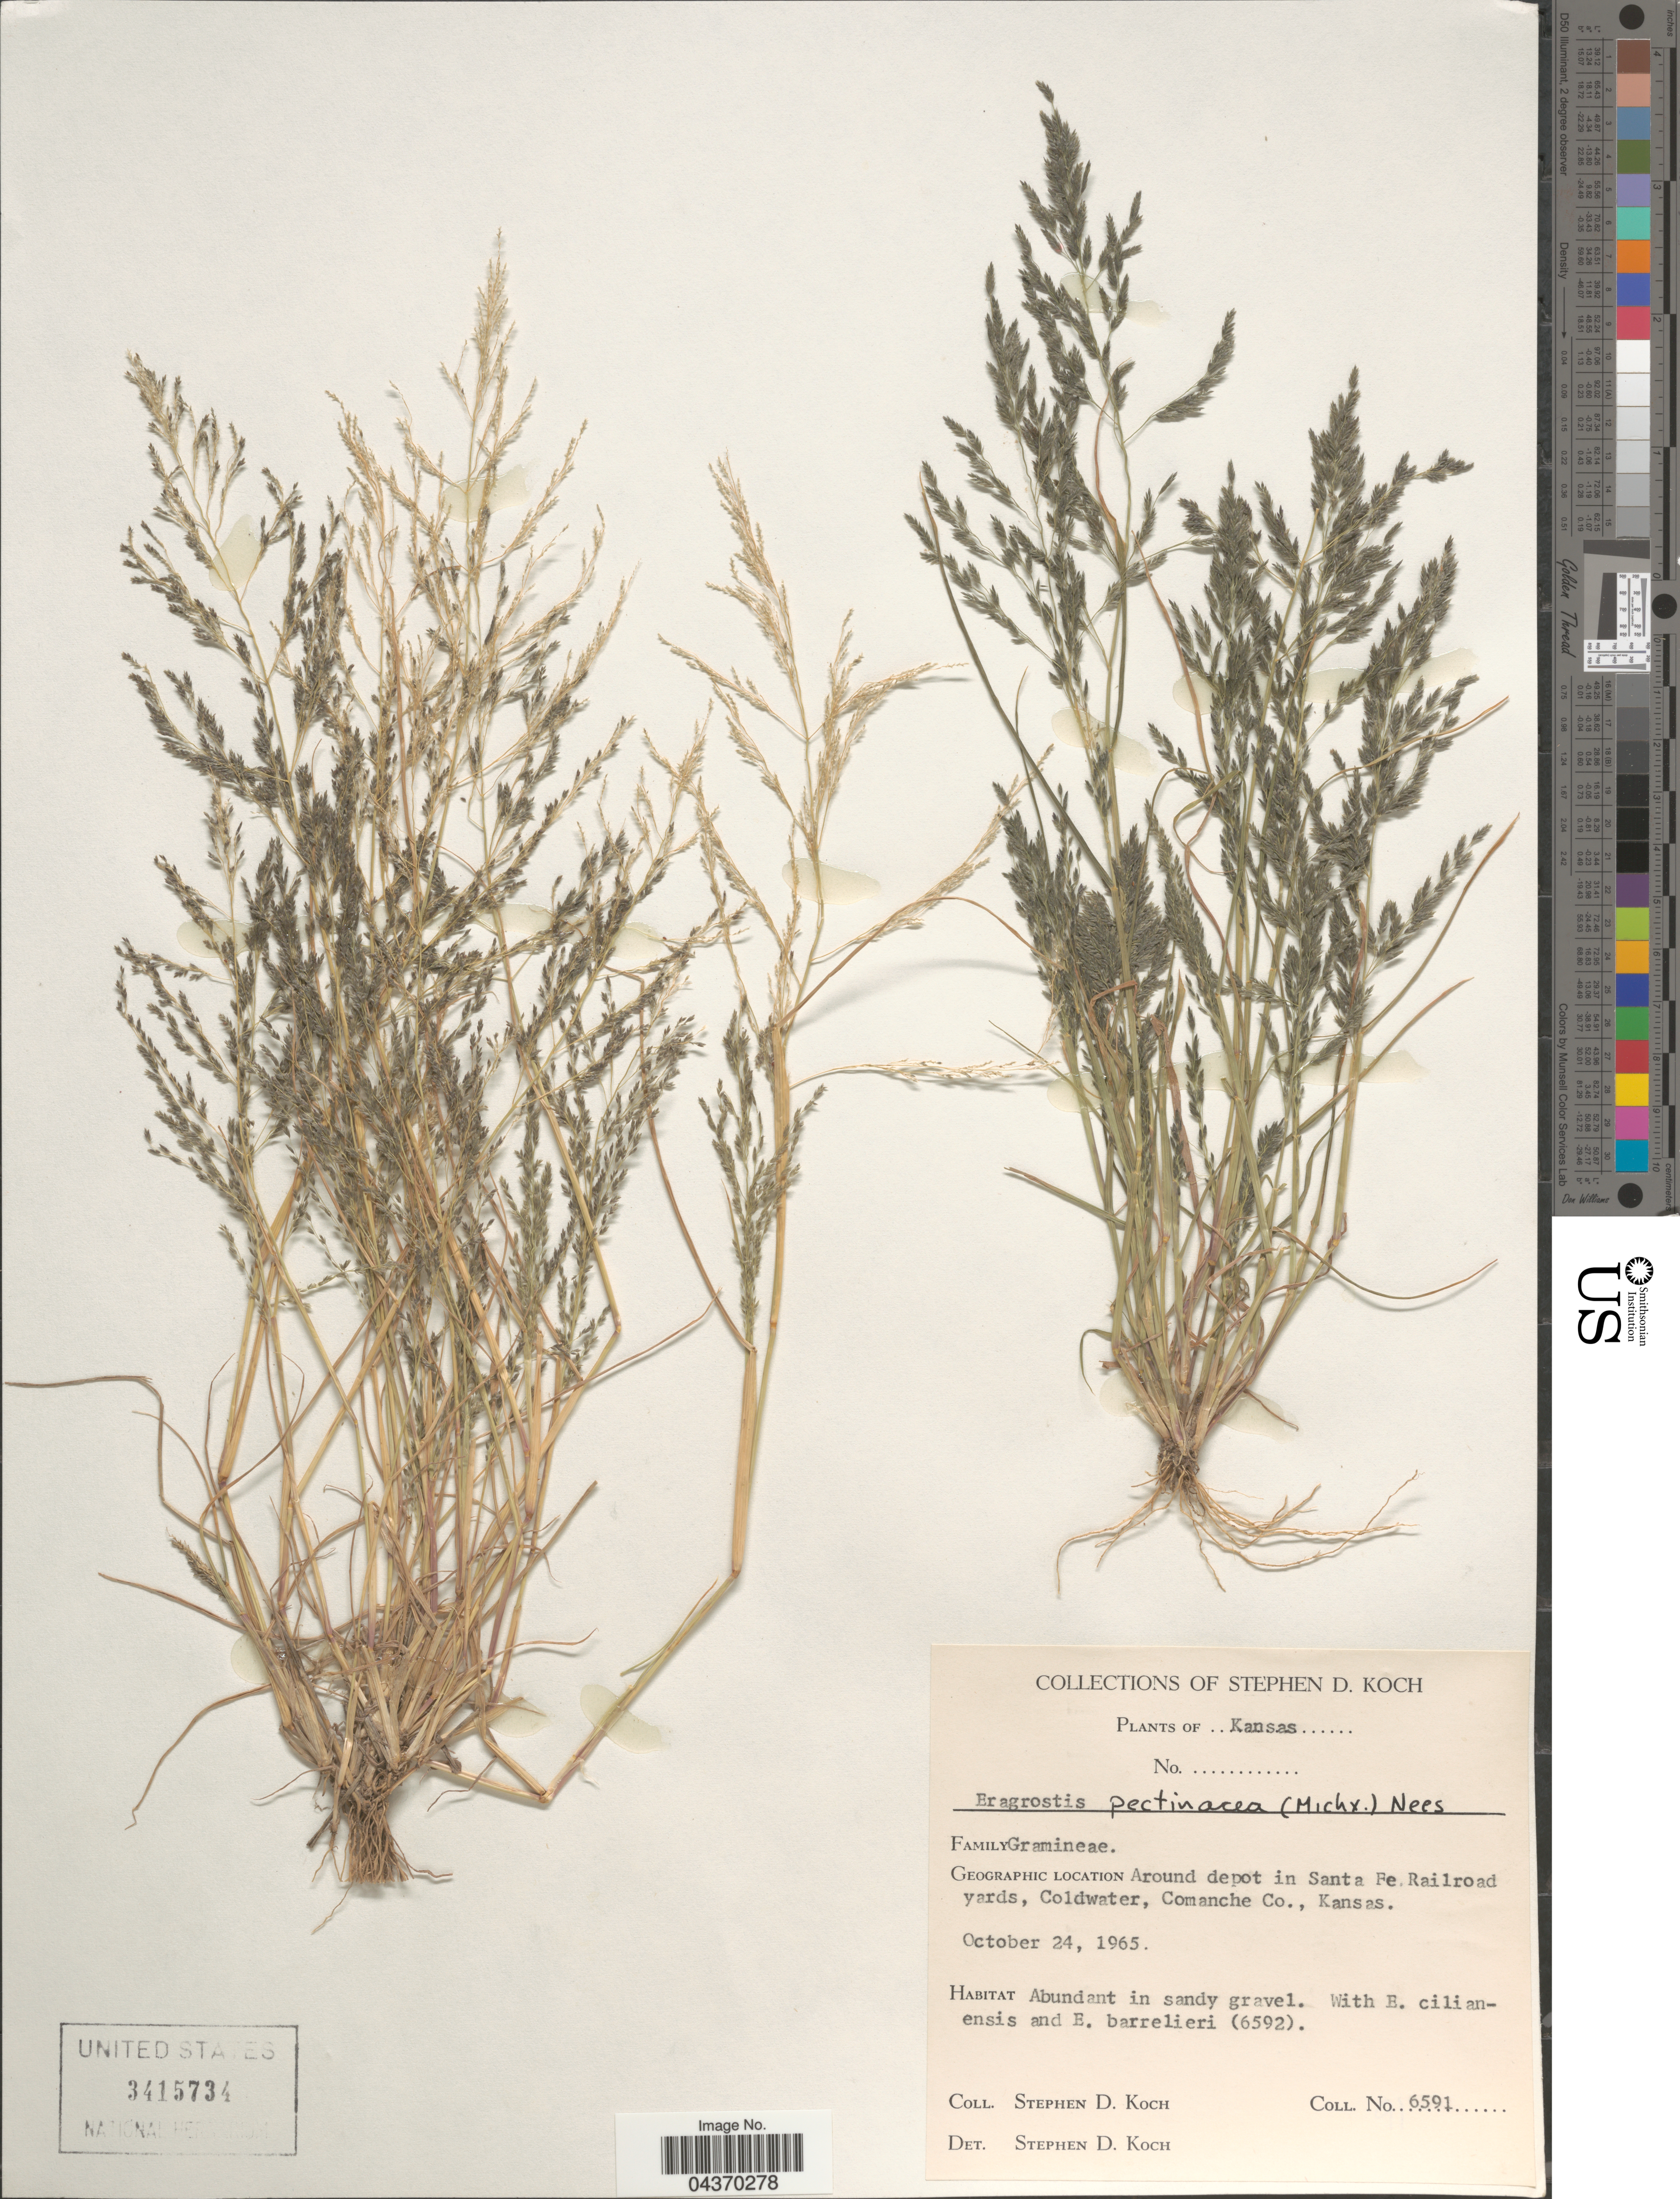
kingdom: Plantae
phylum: Tracheophyta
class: Liliopsida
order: Poales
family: Poaceae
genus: Eragrostis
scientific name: Eragrostis pectinacea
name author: (Michx.) Nees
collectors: S. D. Koch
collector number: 6591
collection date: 1965-10-24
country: United States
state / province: Kansas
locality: Around depot in Santa Fe Railroad yards, Coldwater, Comanche Co.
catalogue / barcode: US 3415734